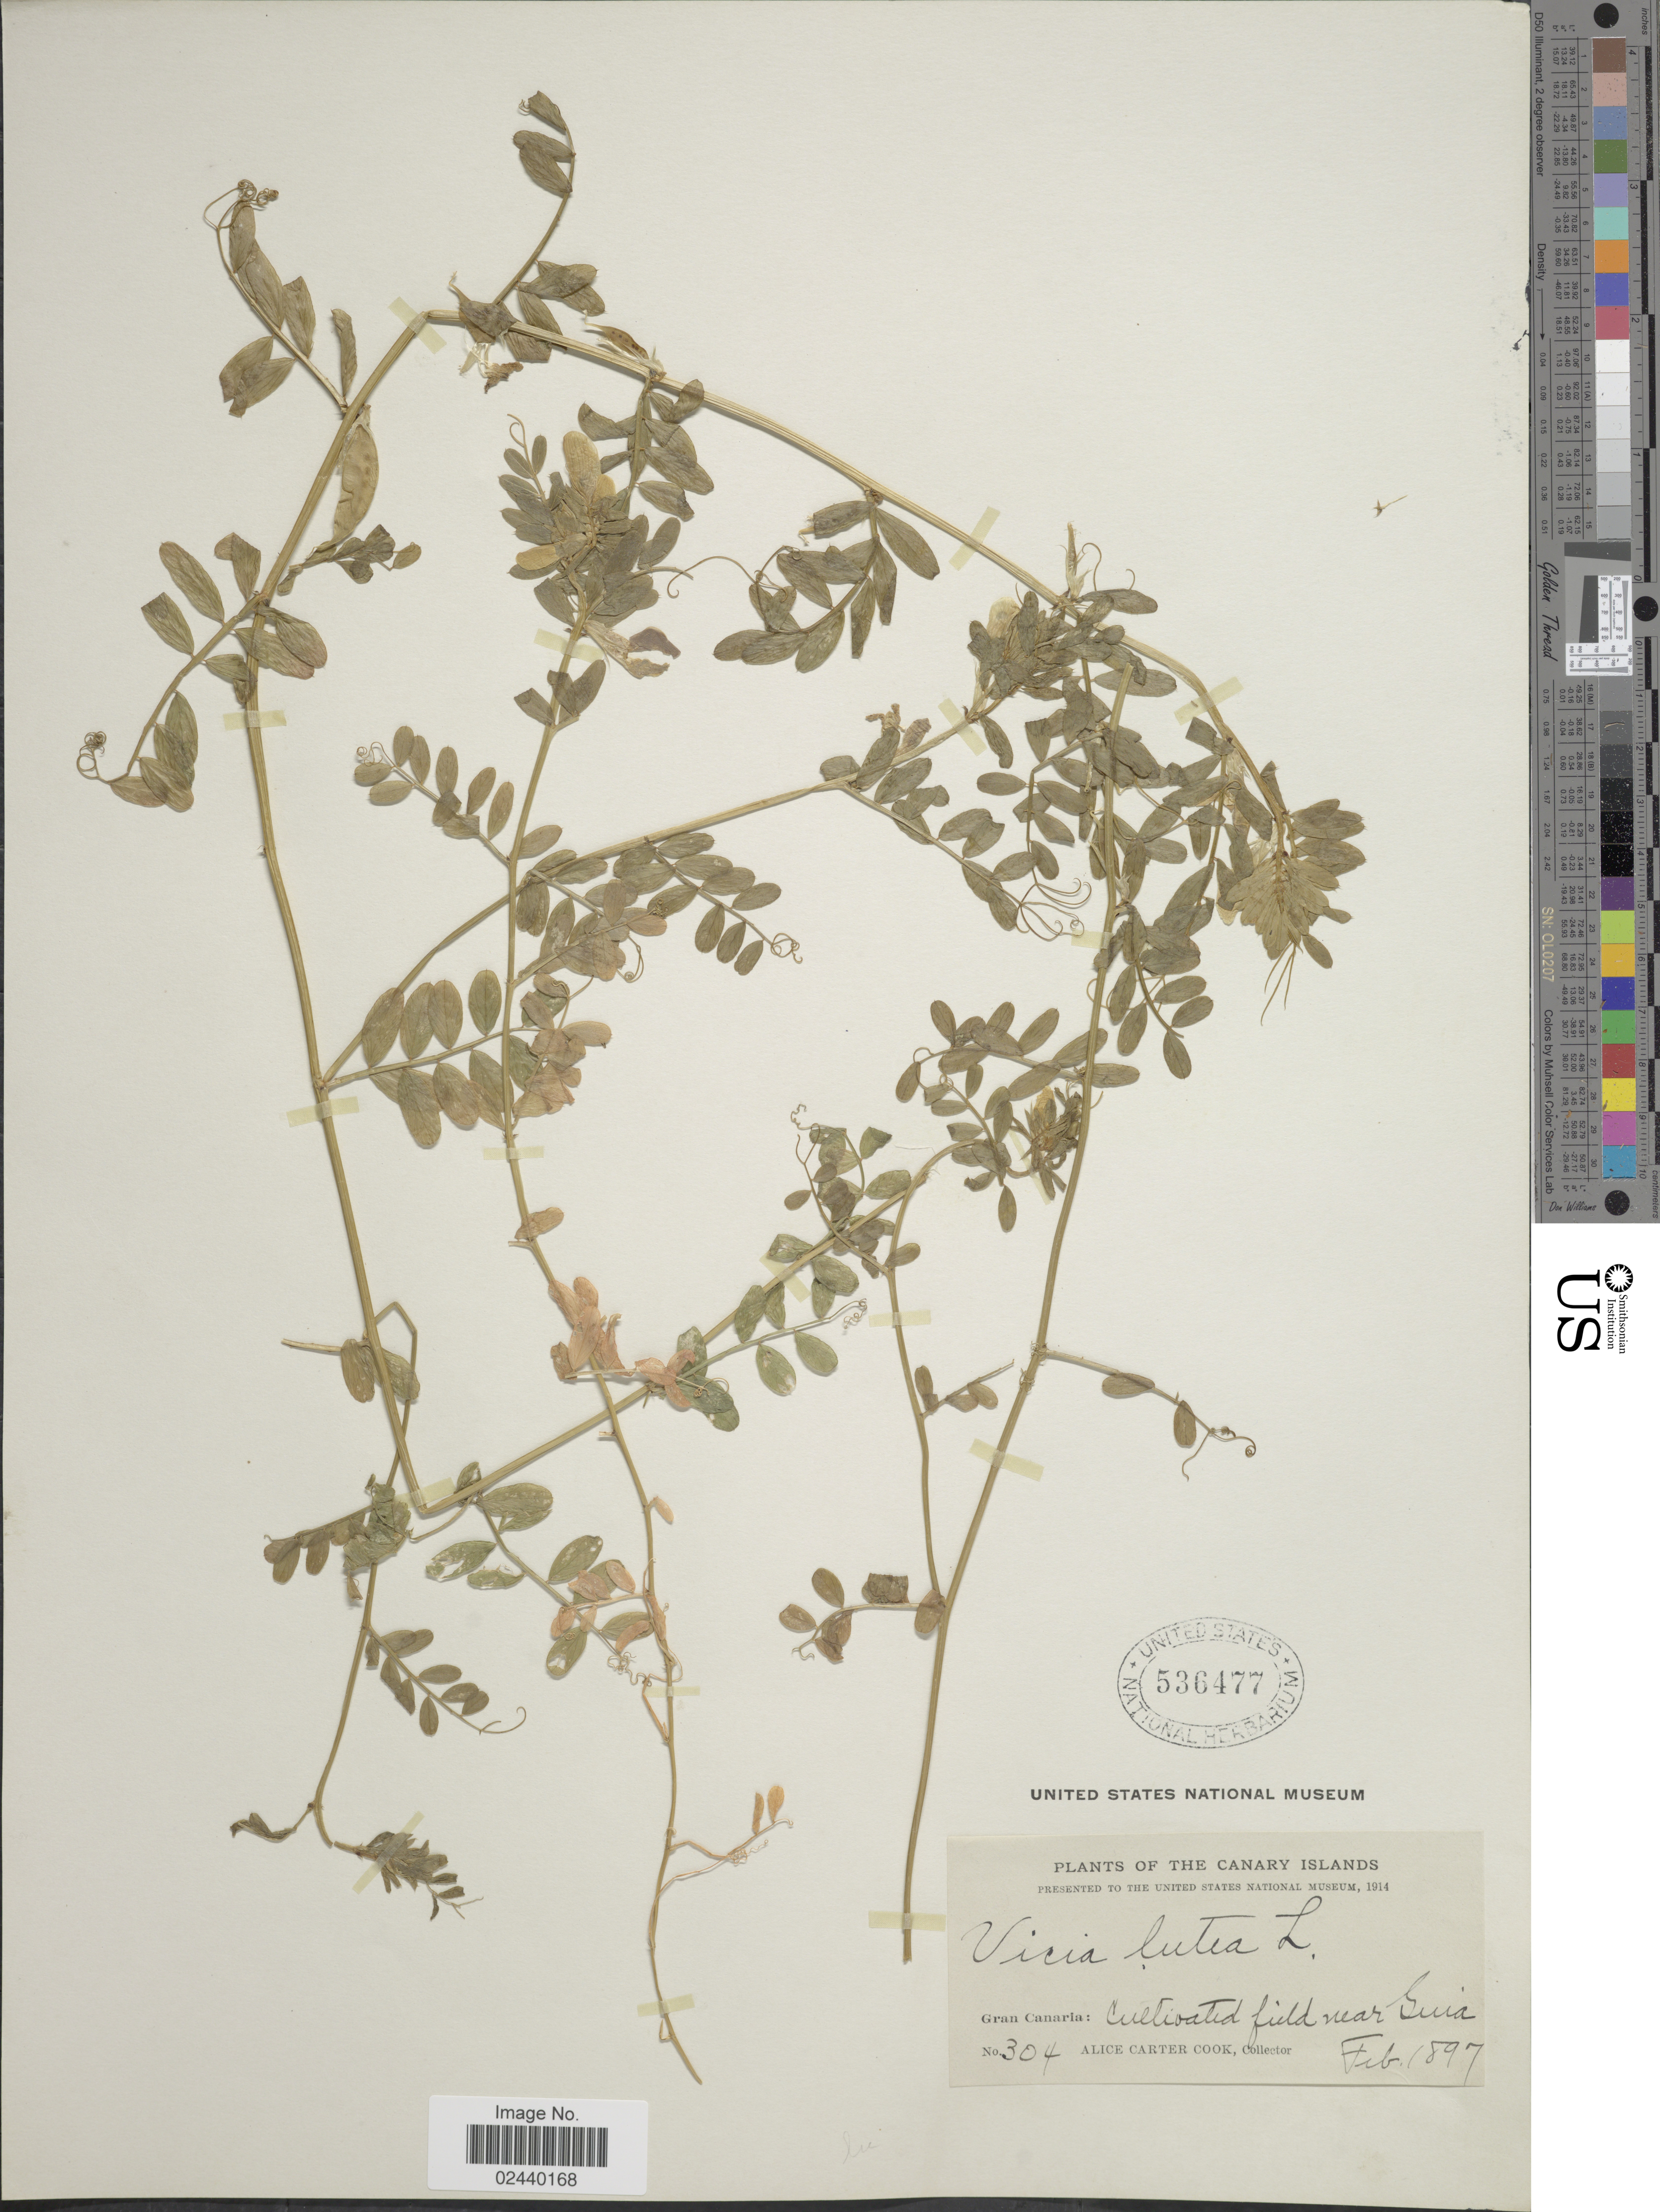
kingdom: Plantae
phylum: Tracheophyta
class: Magnoliopsida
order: Fabales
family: Fabaceae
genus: Vicia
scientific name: Vicia lutea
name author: L.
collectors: Alice C. Cook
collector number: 304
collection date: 1897-02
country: Spain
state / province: Canarias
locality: The Canary Islands, Gran Canaria, cultivated field near Guia.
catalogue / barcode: US 536477